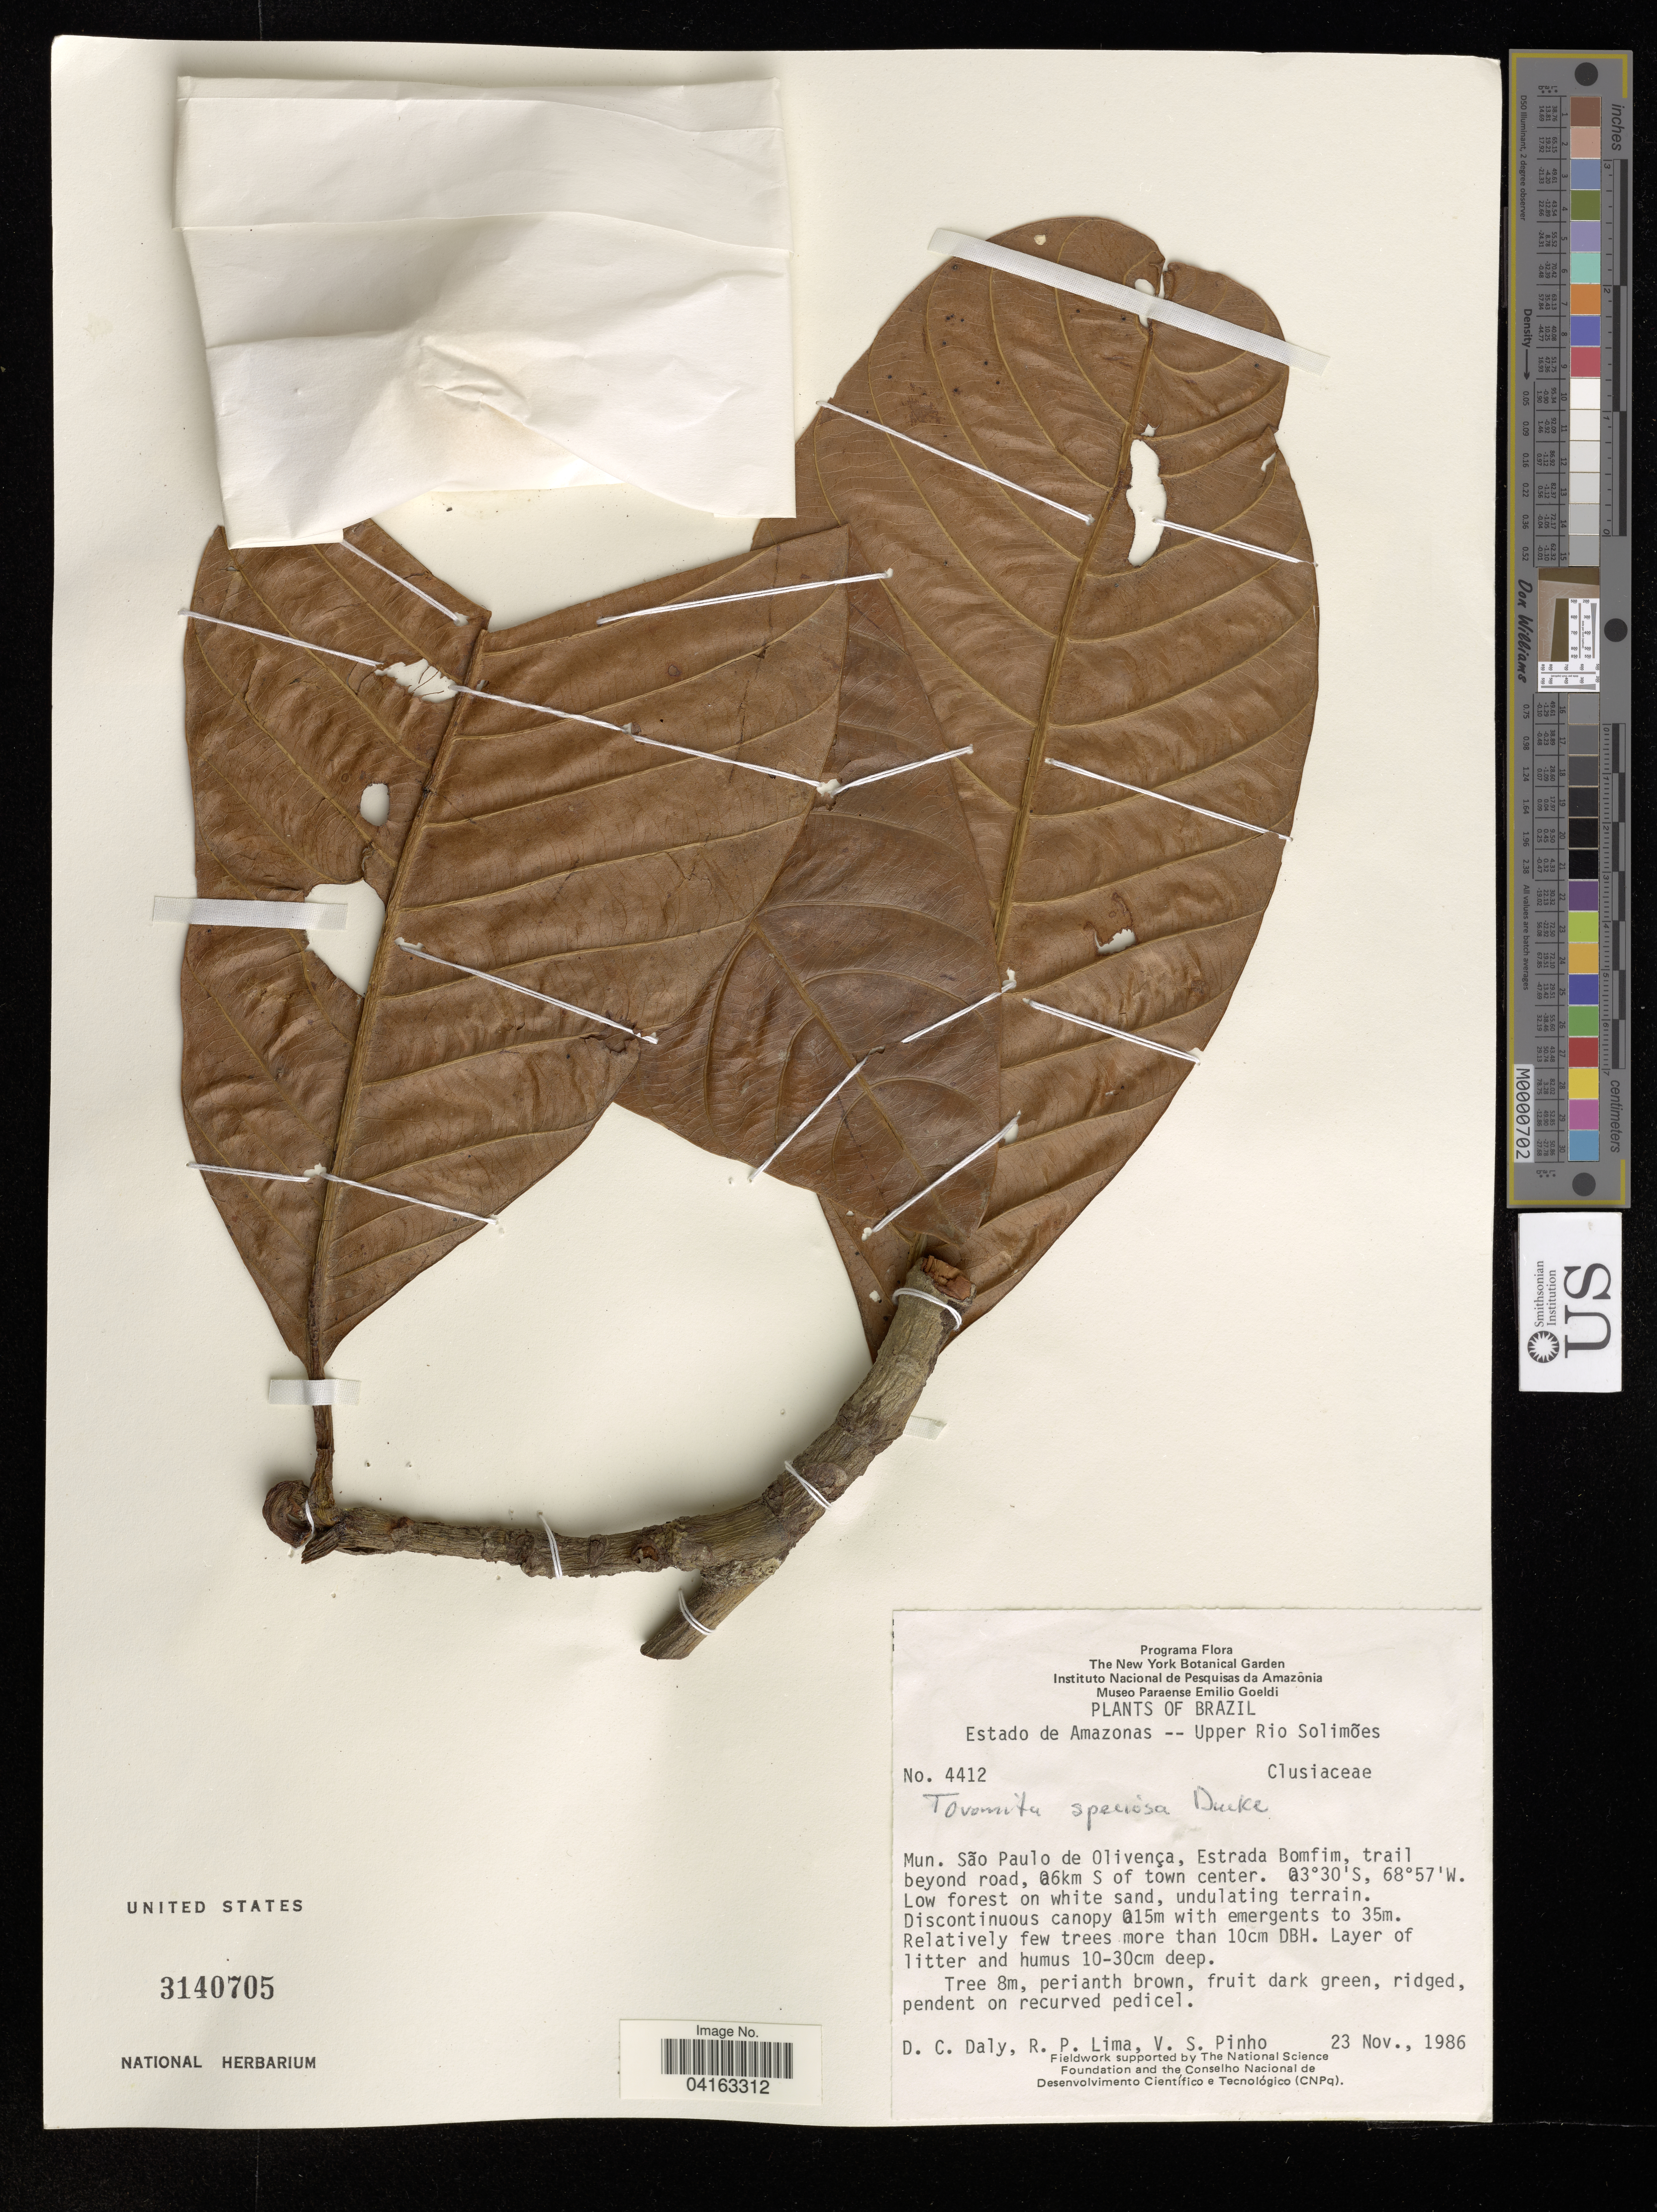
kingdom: Plantae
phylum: Tracheophyta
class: Magnoliopsida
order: Malpighiales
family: Clusiaceae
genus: Tovomita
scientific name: Tovomita speciosa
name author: Ducke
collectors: C. Daly, R. P. Lima & V. S. Pinho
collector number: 4412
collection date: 1986-11-23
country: Brazil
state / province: Amazonas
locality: Upper Rio Solimões. Mun. São Paulo de Olivença, Estrada Bomfim, trail beyond road, 06km S of town center.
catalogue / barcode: US 3140705